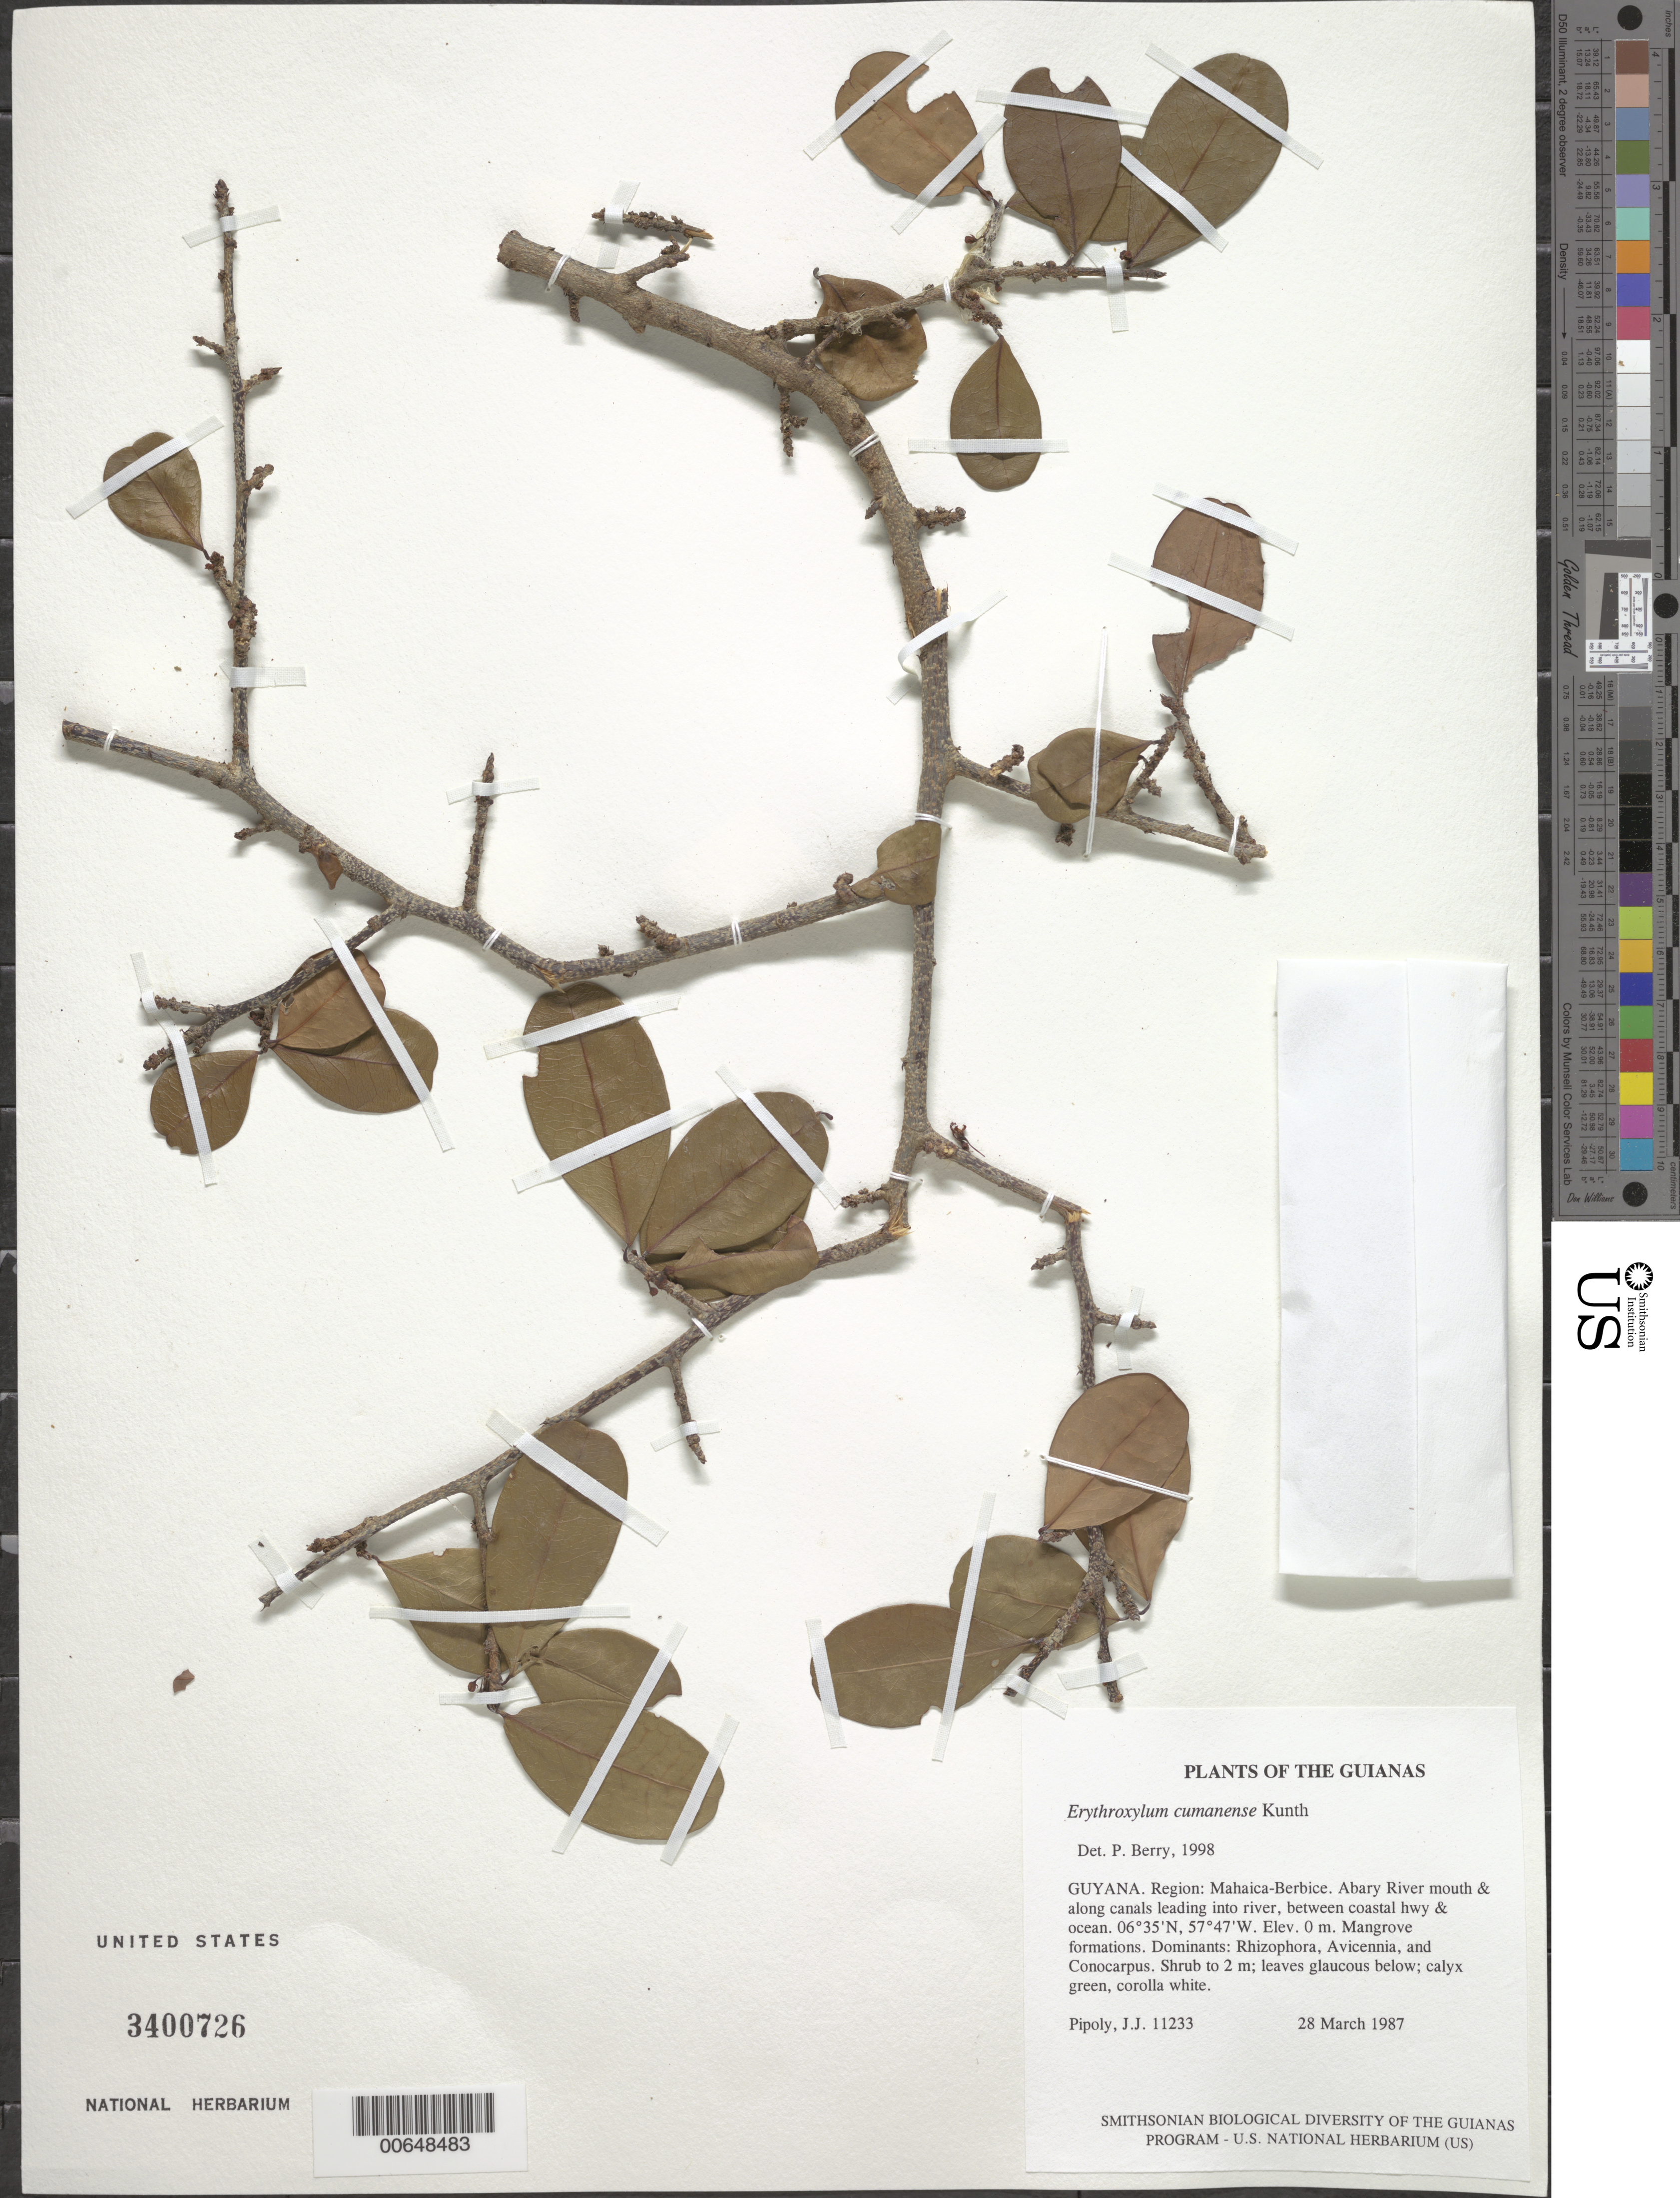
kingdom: Plantae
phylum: Tracheophyta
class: Magnoliopsida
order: Malpighiales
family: Erythroxylaceae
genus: Erythroxylum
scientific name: Erythroxylum cumanense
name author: Kunth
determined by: Berry, P. E., (WIS), University of Wisconsin - Madison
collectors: J. J. Pipoly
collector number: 11233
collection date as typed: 28 March 1987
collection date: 1987-03-28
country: Guyana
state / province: Mahaica-Berbice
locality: Abary River mouth & along canals leading into river, between coastal hwy & ocean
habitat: Mangrove formations. Dominants: Rhizophora, Avicennia, and Conocarpus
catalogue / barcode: US 3400726